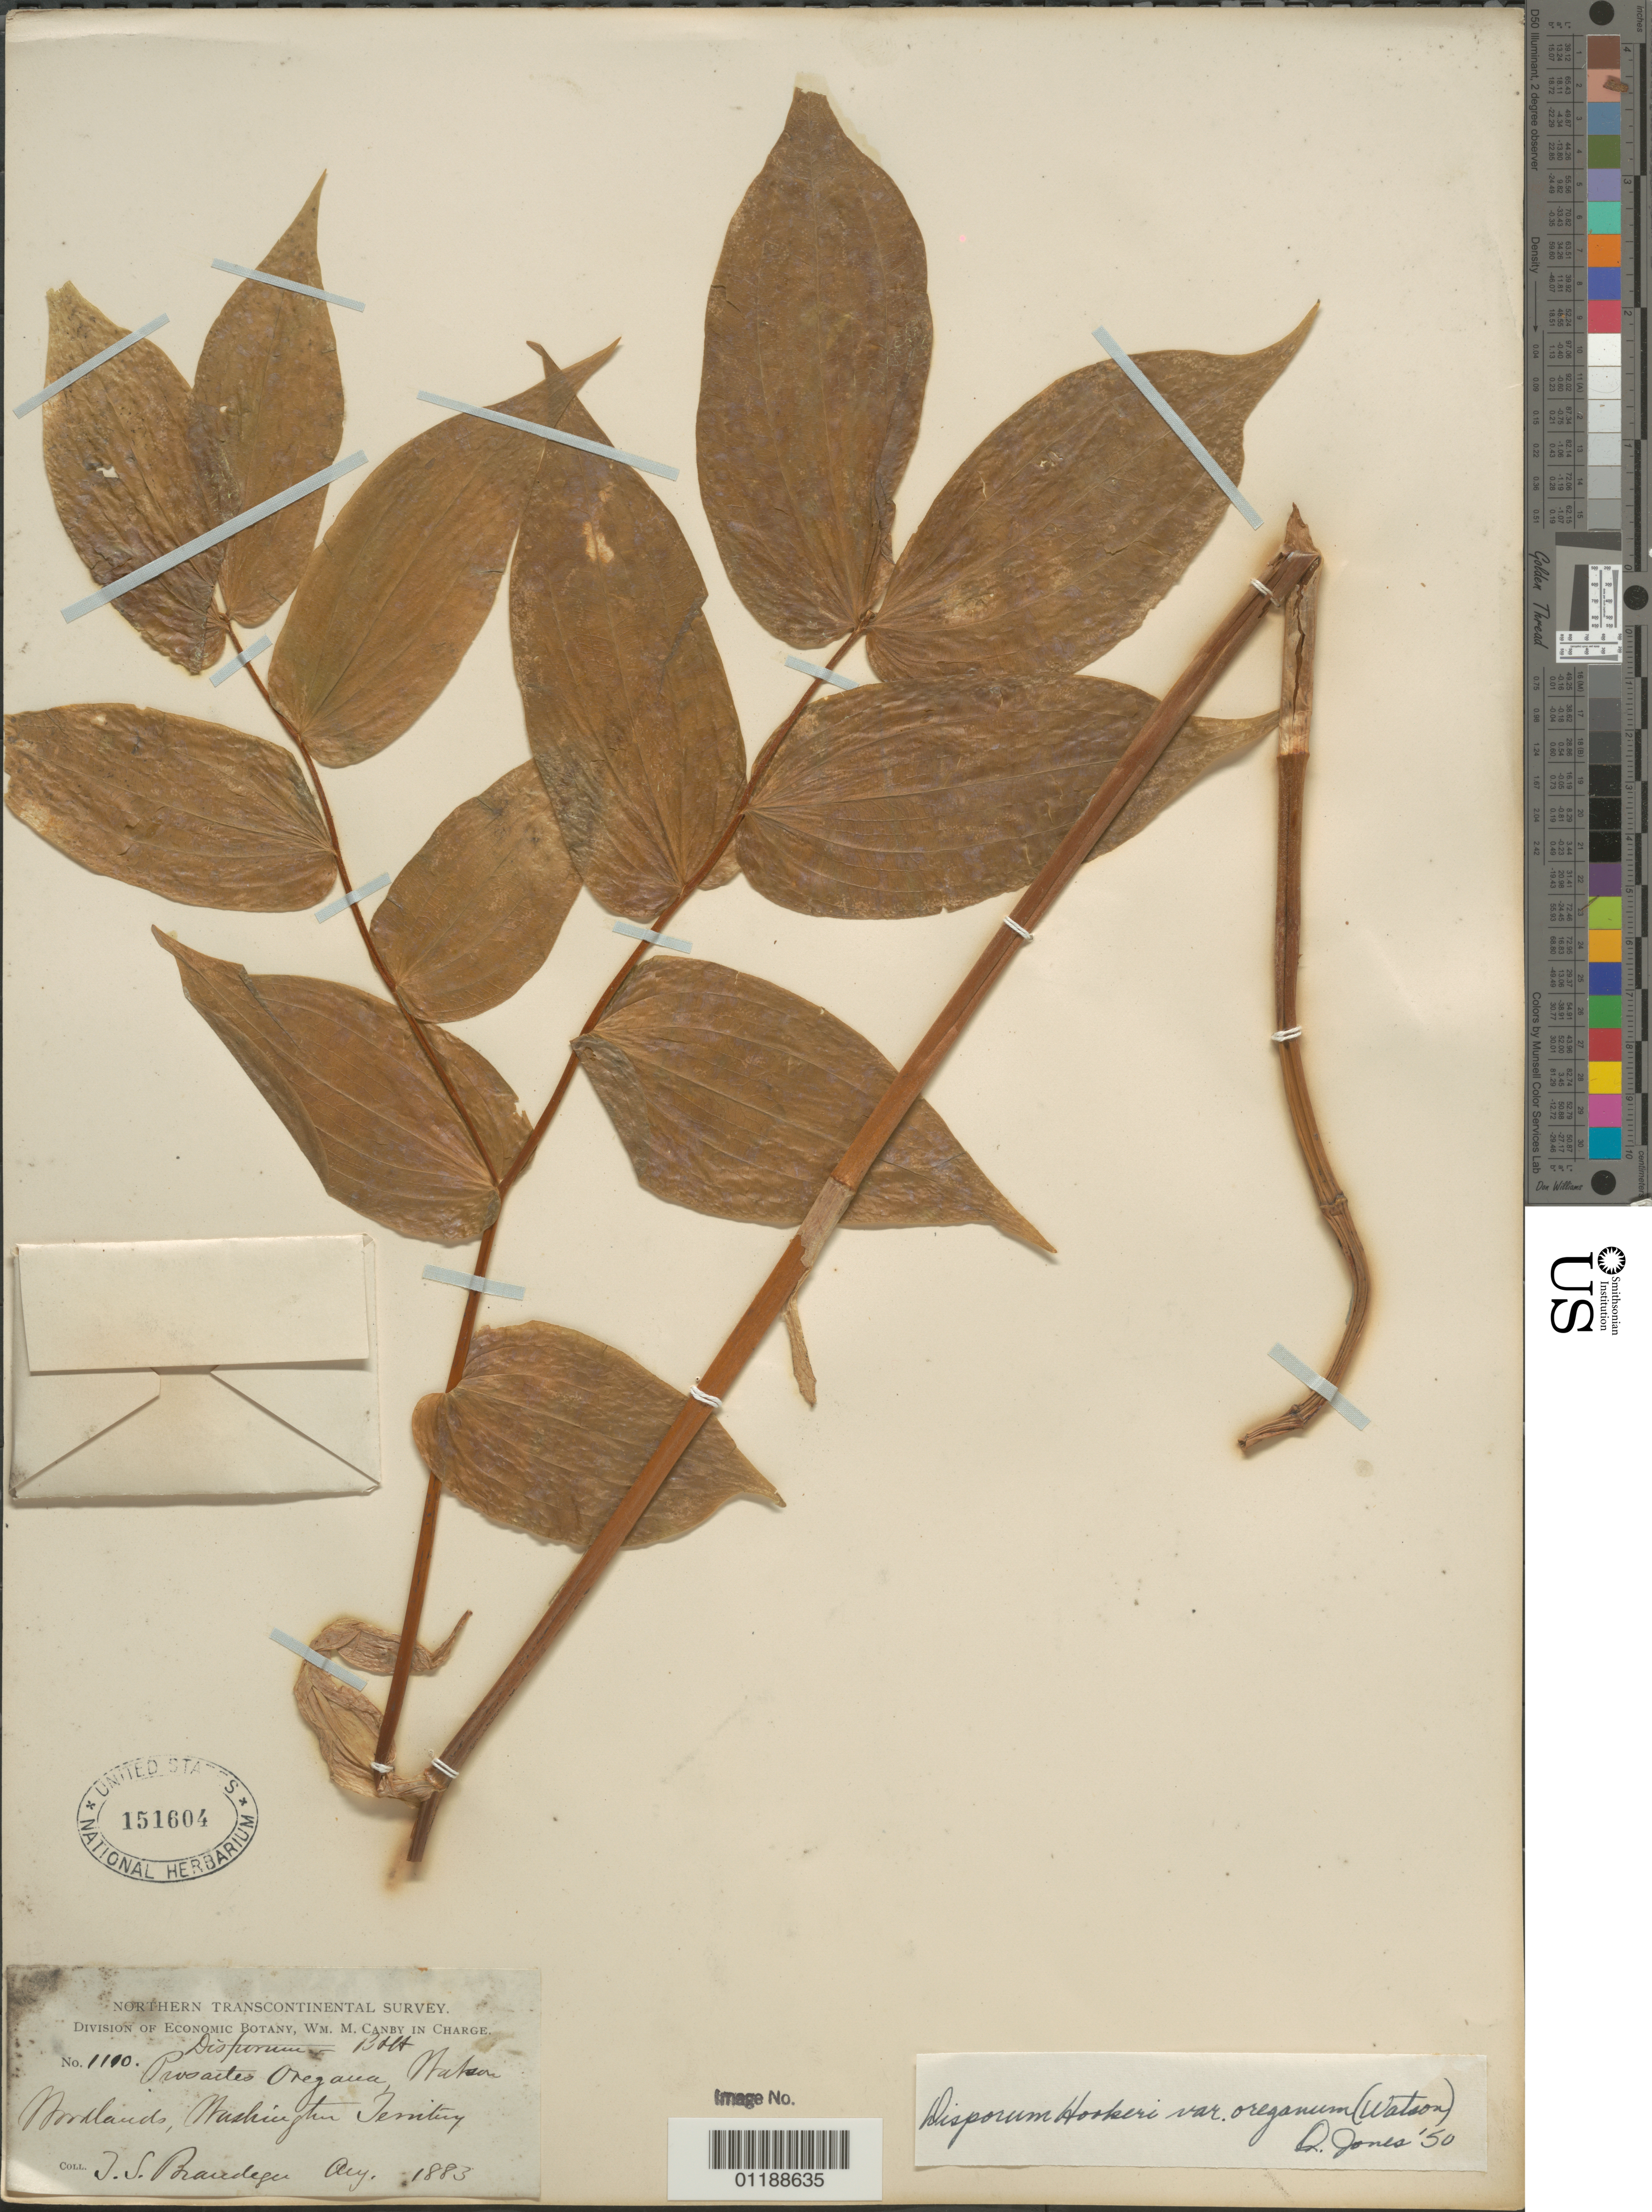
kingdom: Plantae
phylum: Tracheophyta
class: Liliopsida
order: Liliales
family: Colchicaceae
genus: Disporum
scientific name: Disporum hookeri var. oreganum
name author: (S. Watson) Q. Jones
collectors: J. S. Brandegee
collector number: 1110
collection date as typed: Aug. 1883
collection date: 1883-08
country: United States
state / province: Washington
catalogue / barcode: US 151604